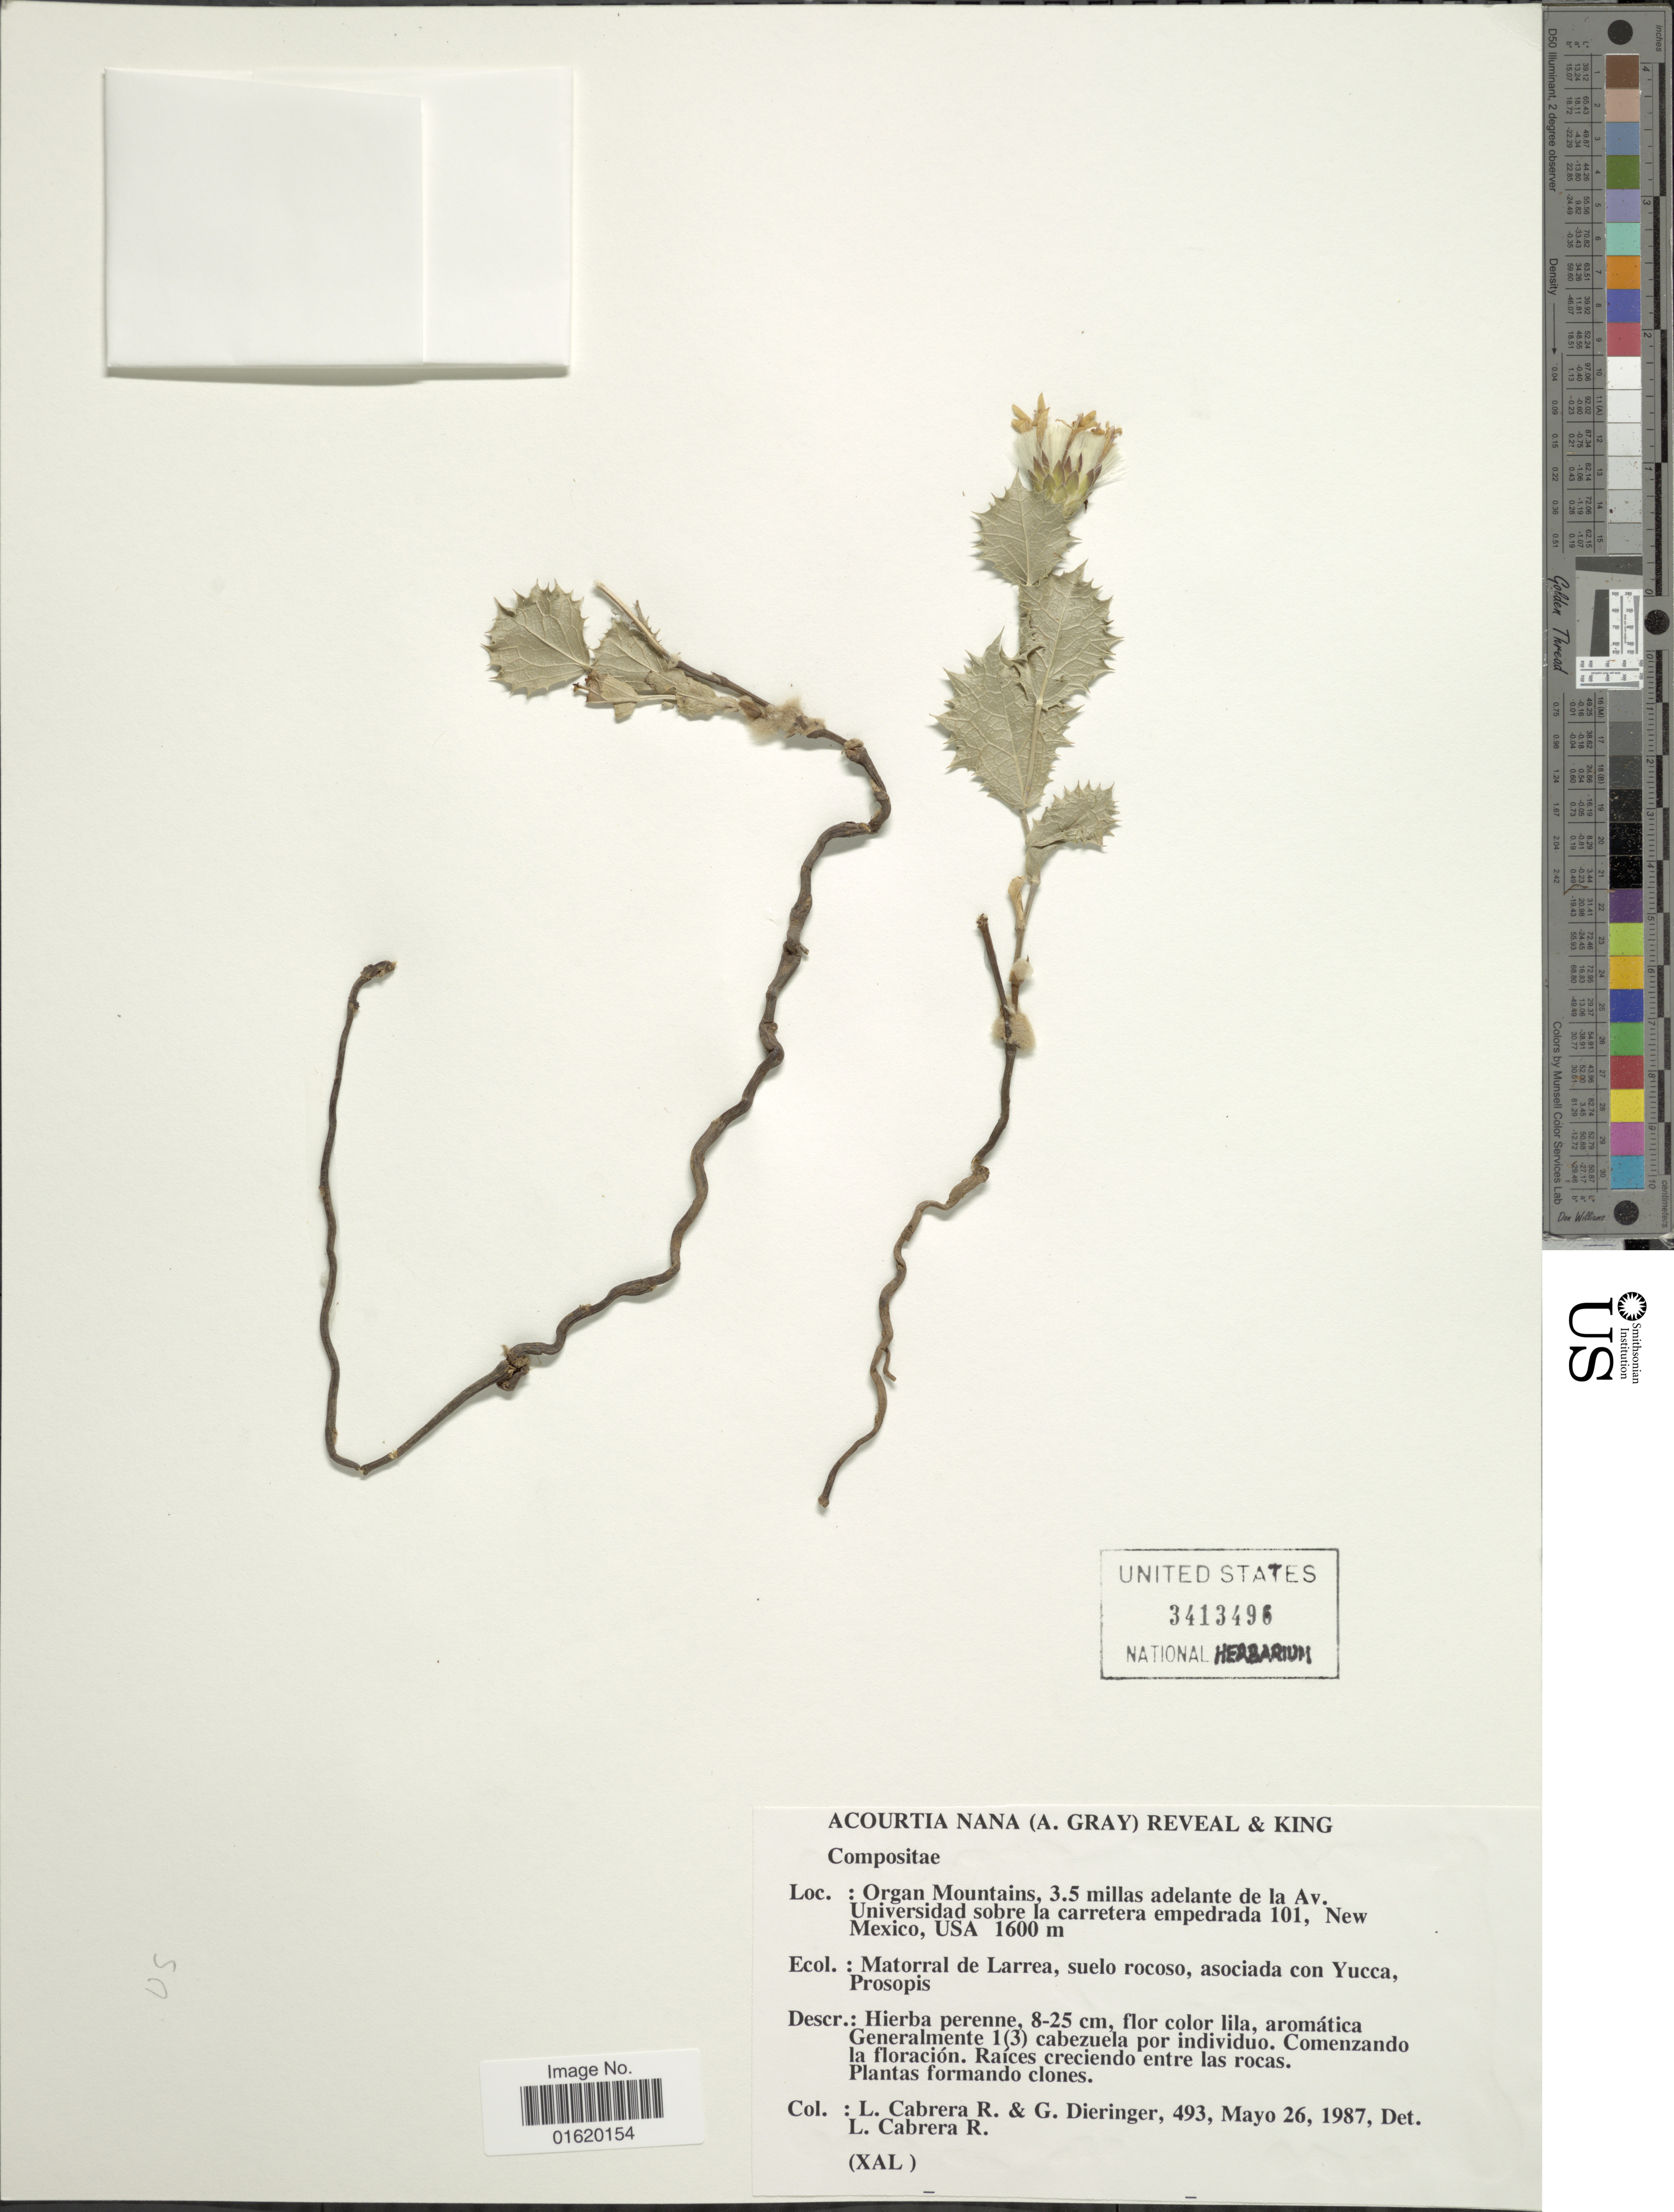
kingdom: Plantae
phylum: Tracheophyta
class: Magnoliopsida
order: Asterales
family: Asteraceae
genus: Acourtia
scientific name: Acourtia nana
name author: (A. Gray) Reveal & R.M. King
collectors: L. Cabrera R. & G. Dieringer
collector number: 493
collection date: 1987-05-26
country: United States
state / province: New Mexico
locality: Oran Mountains, 3.5 millas adelante de la Av. Universidad sobre la carretera empedrada 101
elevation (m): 1600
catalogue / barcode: US 3413496